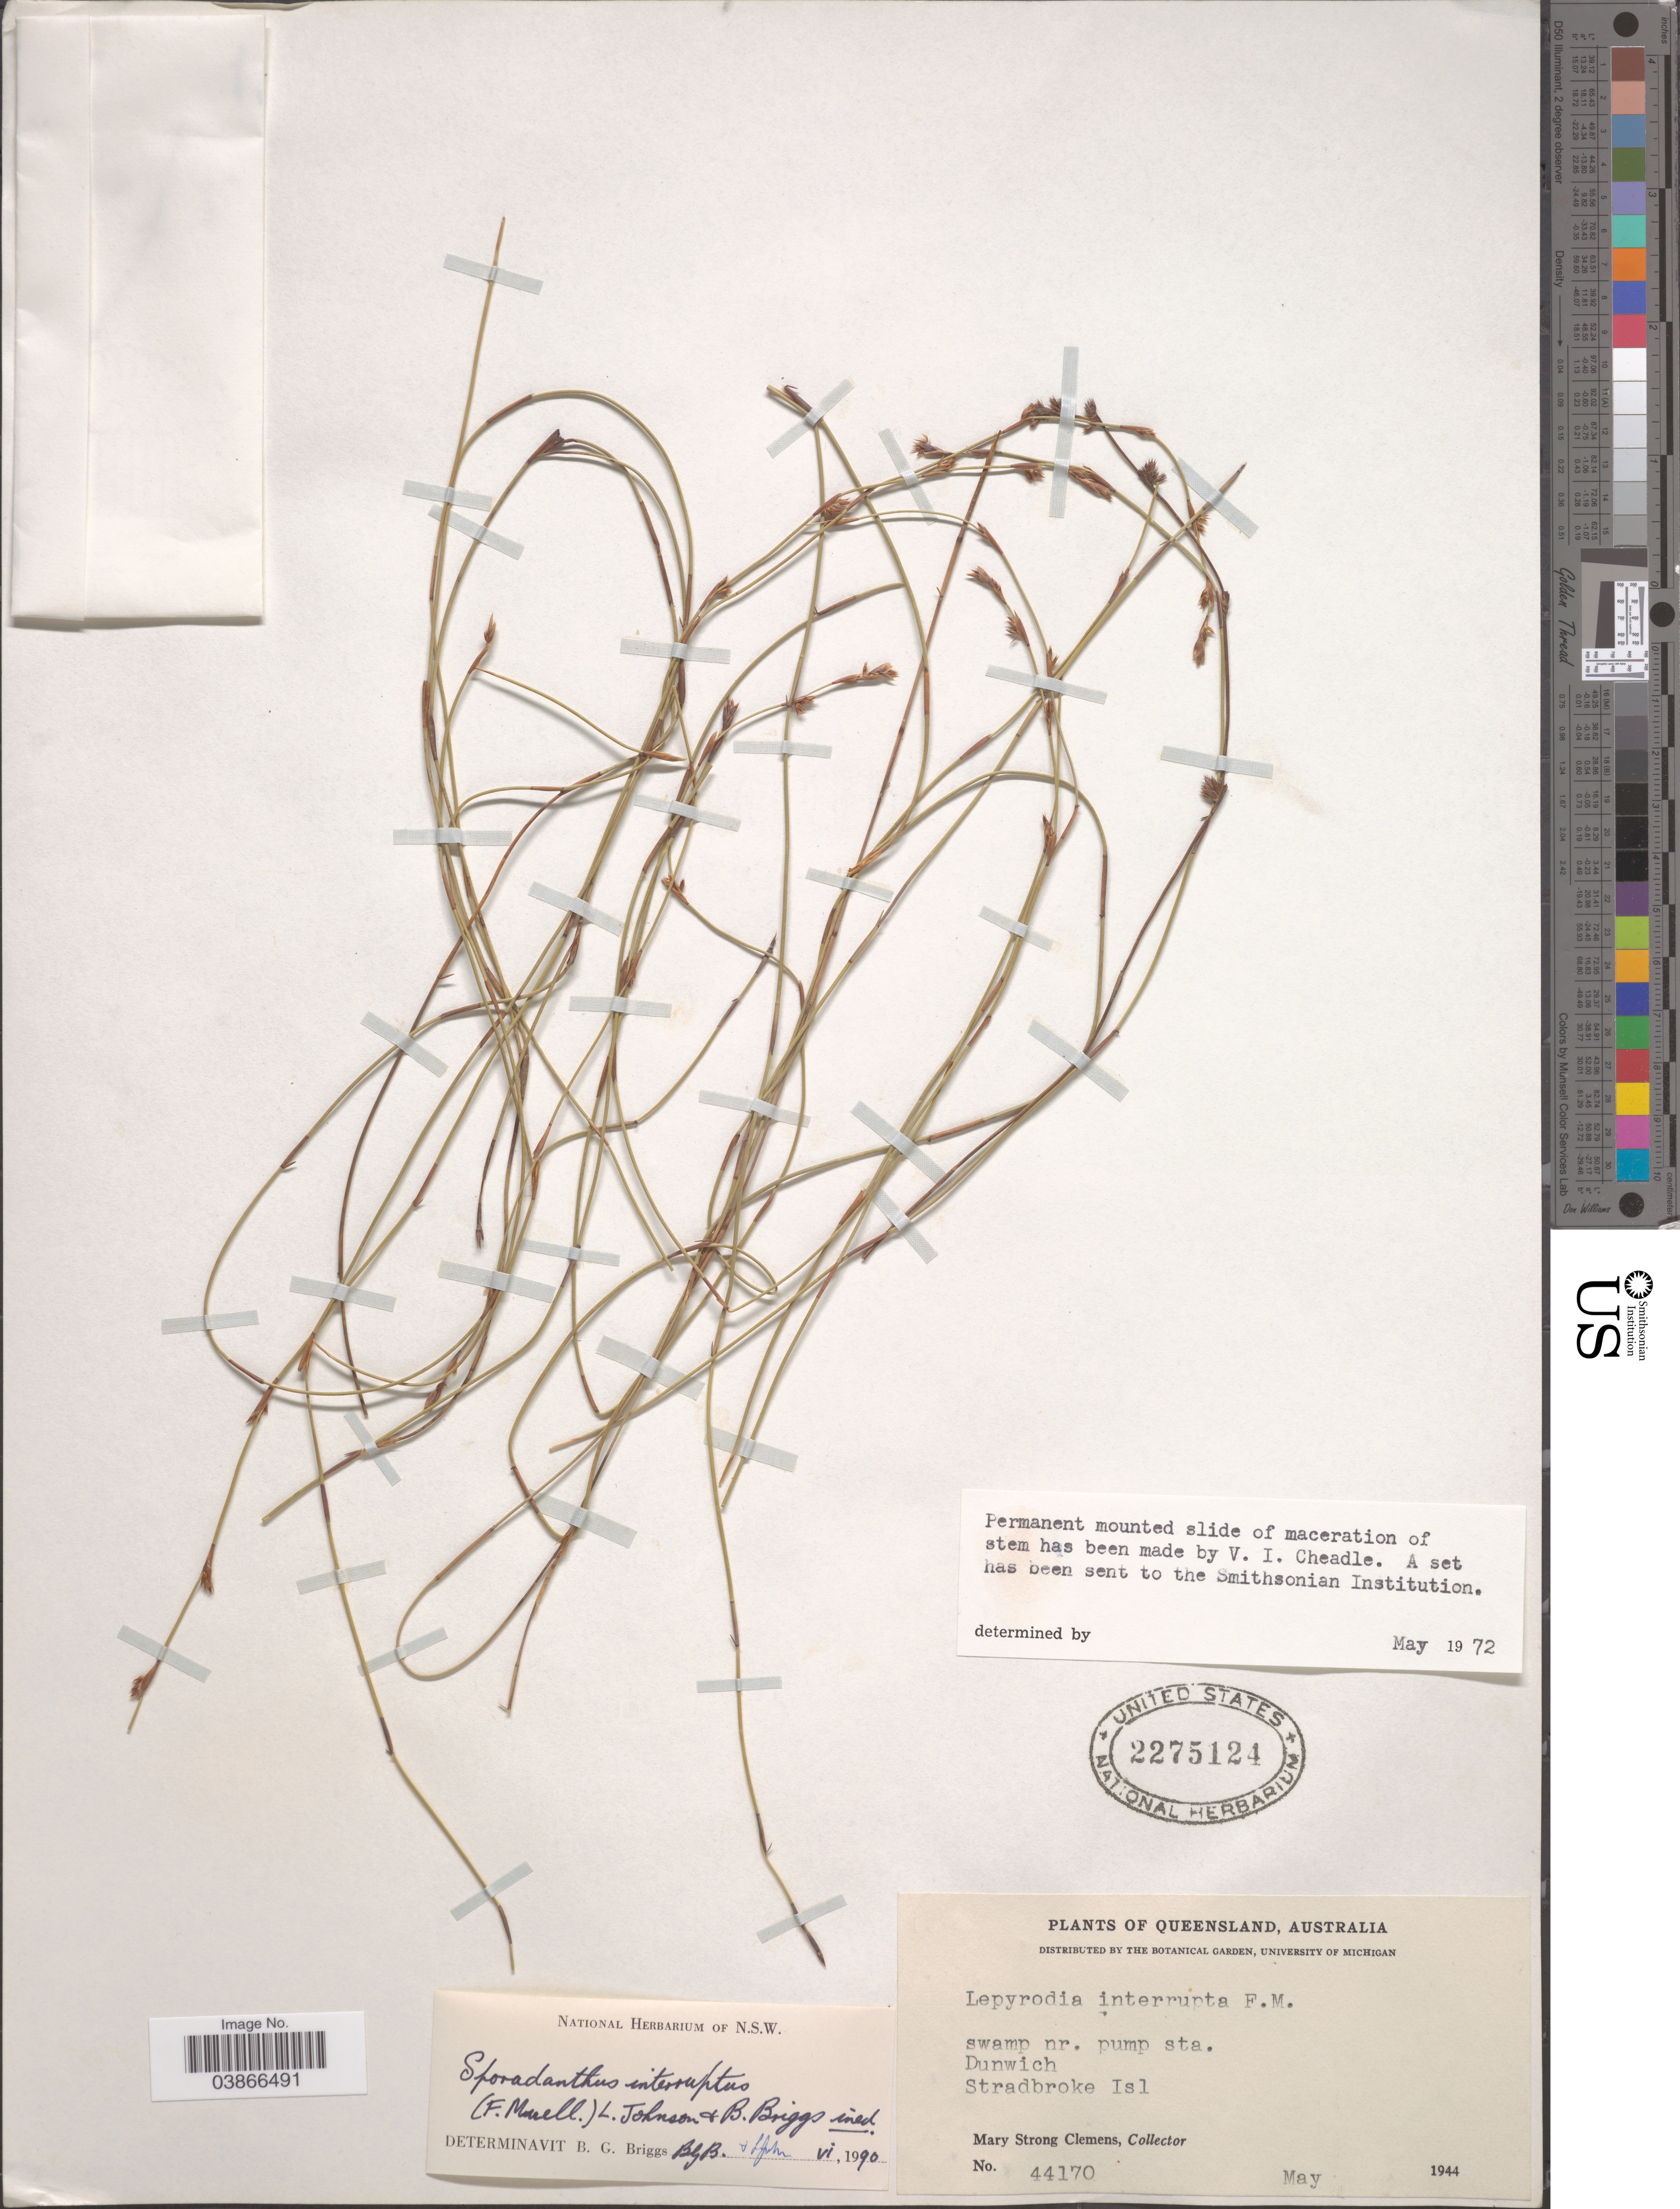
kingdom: Plantae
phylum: Tracheophyta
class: Liliopsida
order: Poales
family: Restionaceae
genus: Sporadanthus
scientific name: Sporadanthus interruptus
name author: (F. Muell.) B.G. Briggs & L.A.S. Johnson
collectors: M. S. Clemens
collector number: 44170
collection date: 1944-05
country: Australia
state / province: Queensland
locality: Dunwich. Stradbroke Isl.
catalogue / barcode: US 2275124